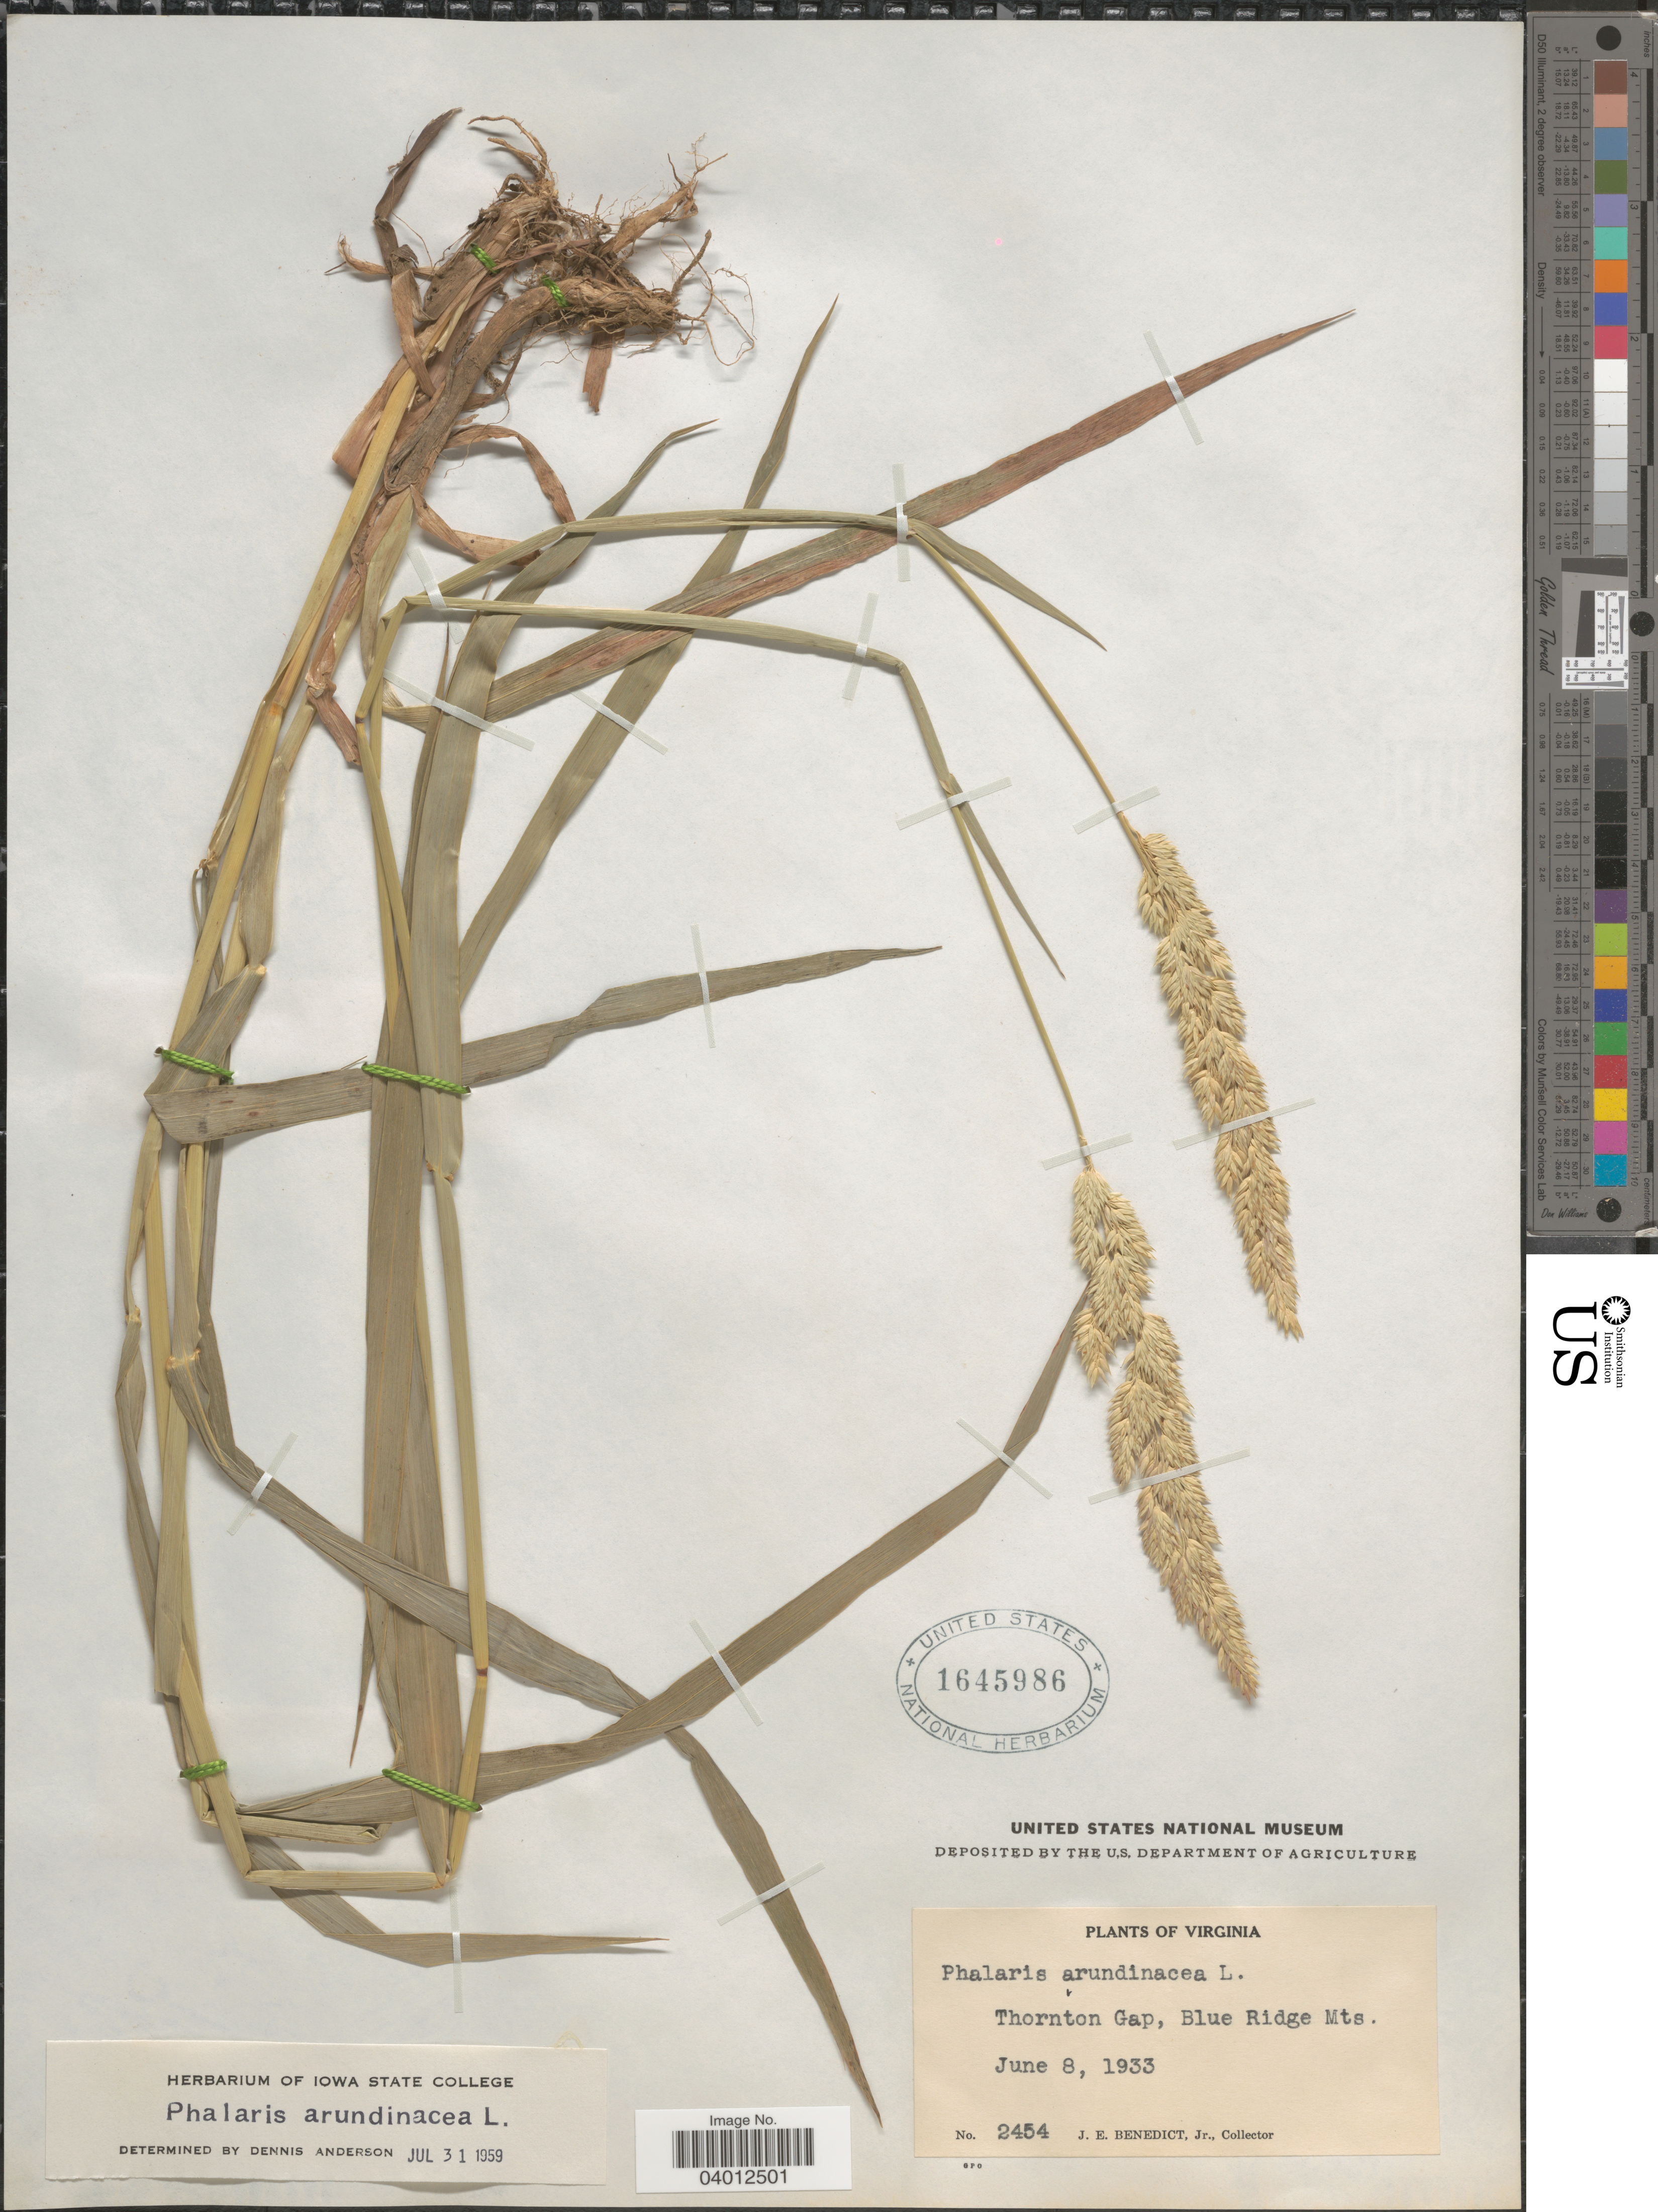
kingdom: Plantae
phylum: Tracheophyta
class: Liliopsida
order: Poales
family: Poaceae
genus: Phalaris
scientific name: Phalaris arundinacea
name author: L.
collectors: J. Benedict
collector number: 2454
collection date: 1933-06-08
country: United States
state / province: Virginia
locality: Thornton Gap, Blue Ridge Mts.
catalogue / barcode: US 1645986